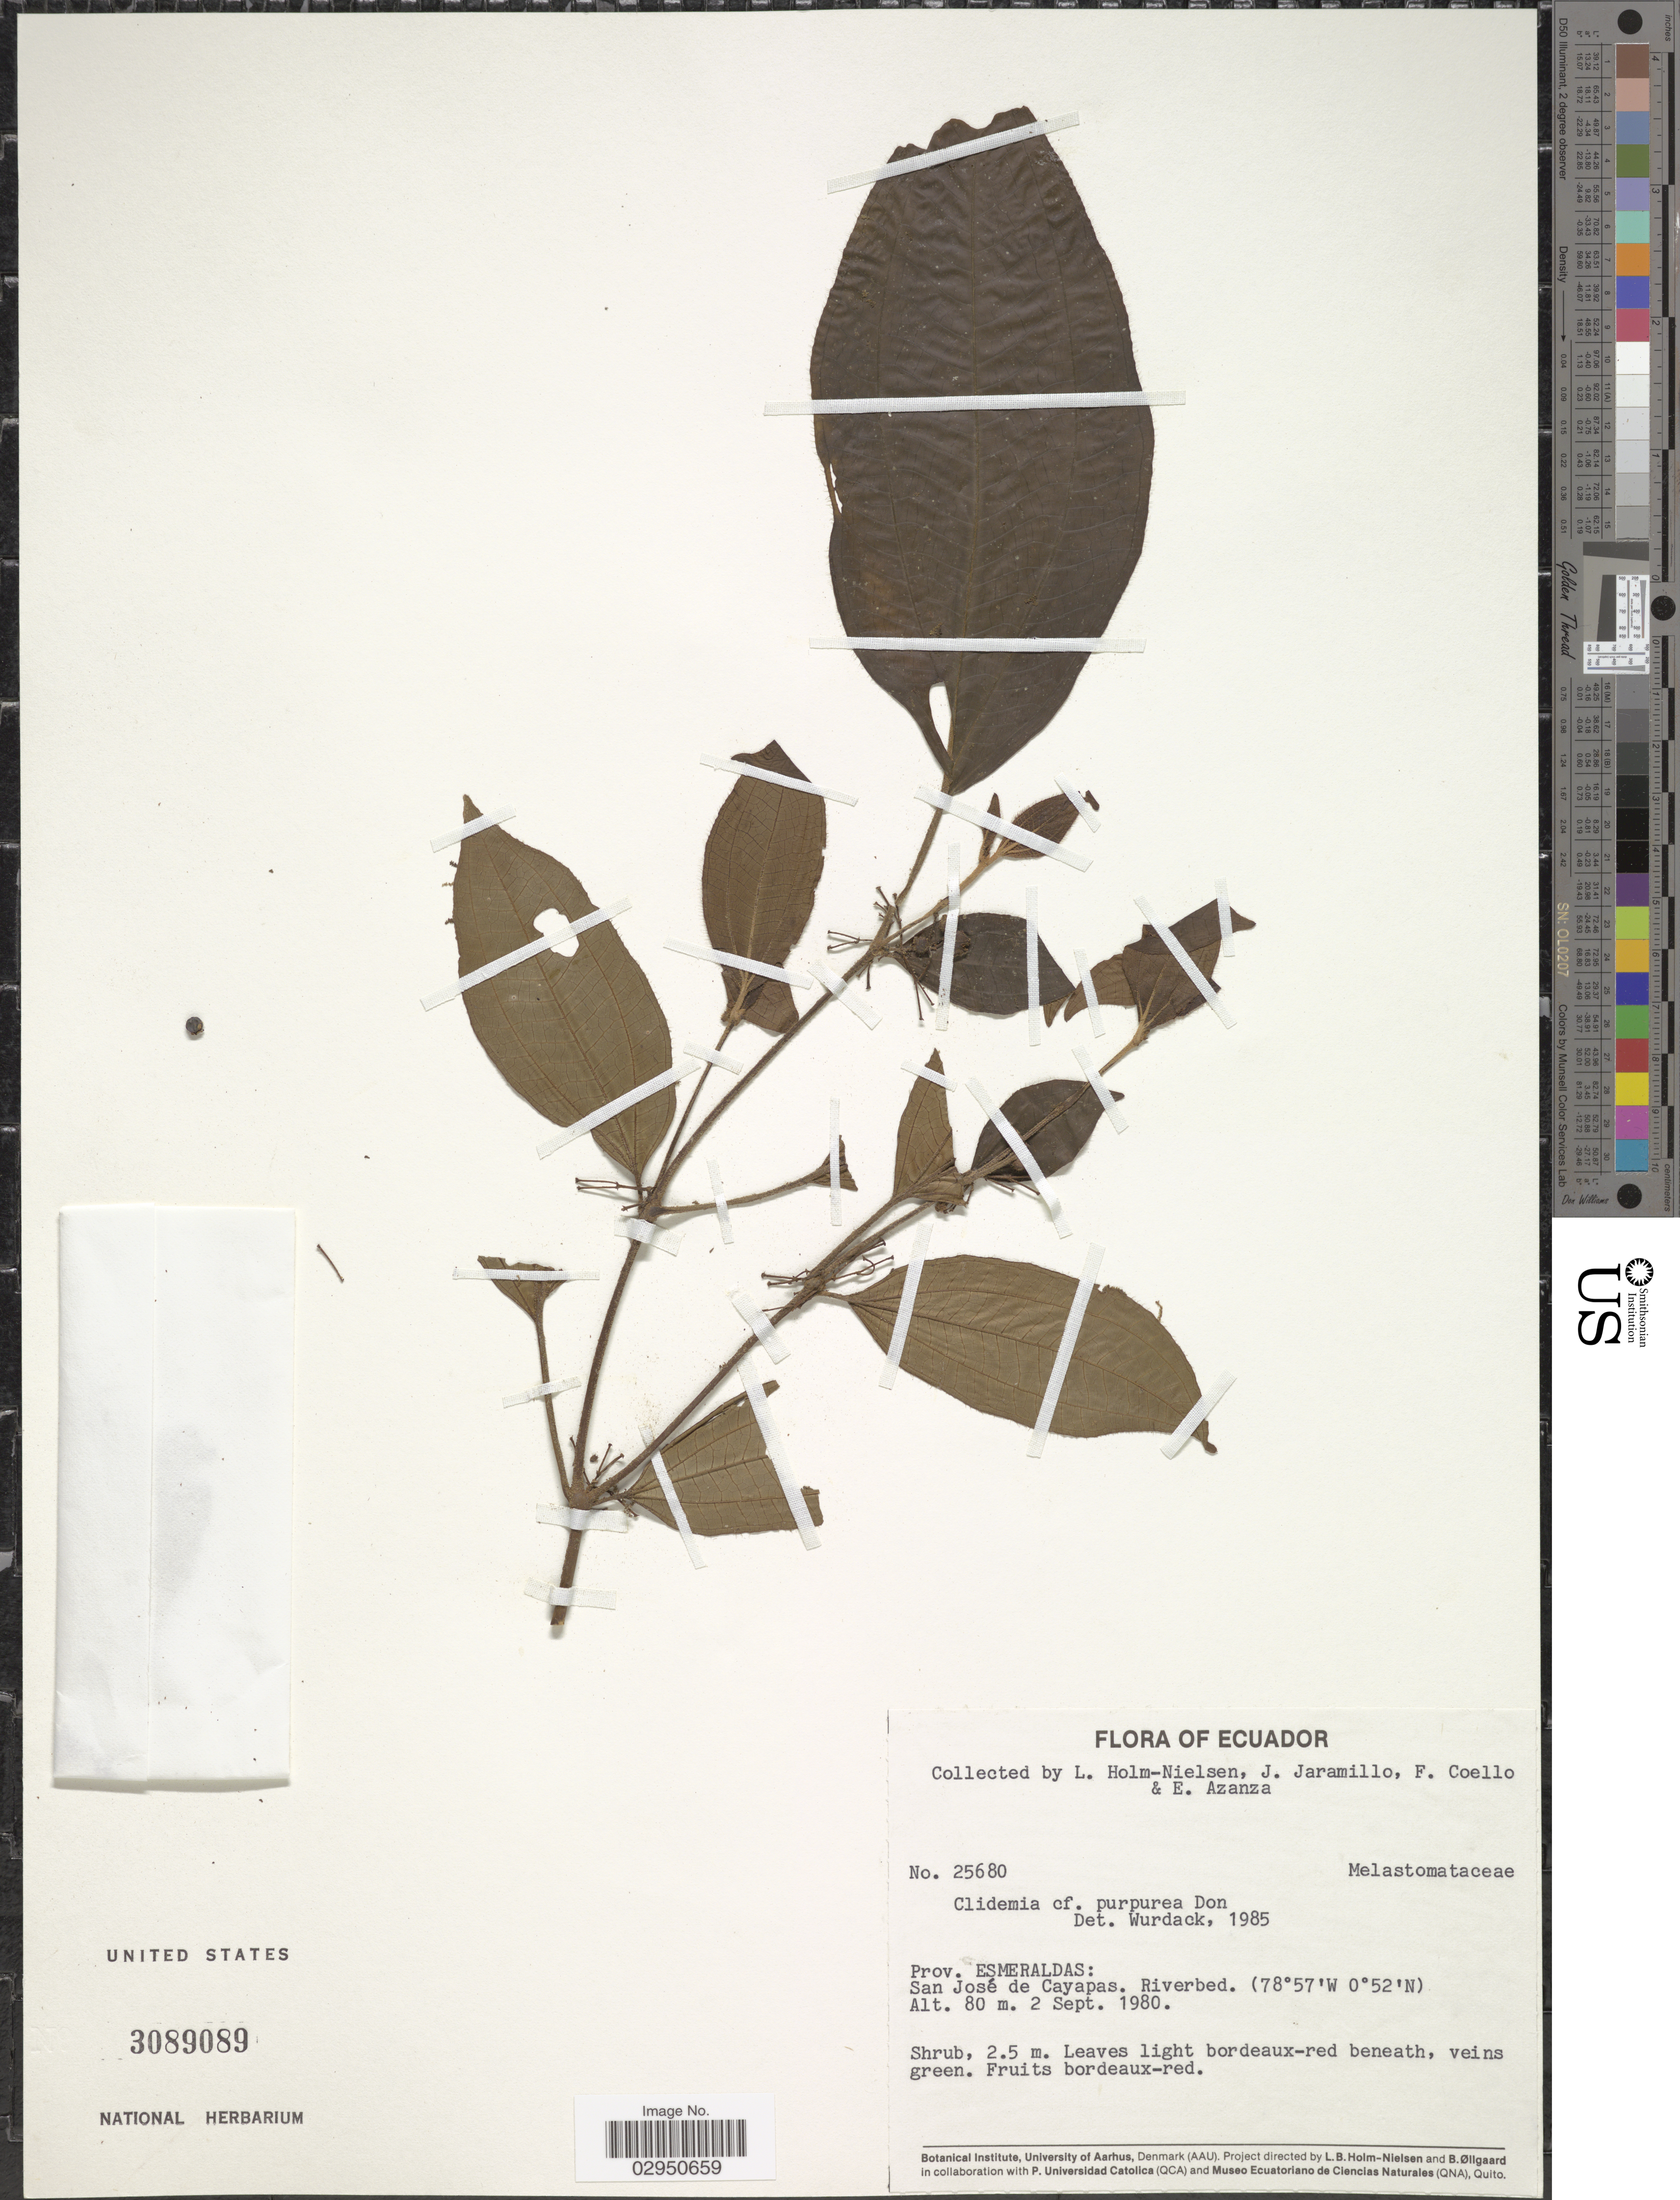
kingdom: Plantae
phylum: Tracheophyta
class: Magnoliopsida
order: Myrtales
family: Melastomataceae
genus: Clidemia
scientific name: Clidemia purpurea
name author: Pav. ex D. Don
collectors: L. Holm-Nielsen, J. Jaramillo, F. Coello & E. Azanza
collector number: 25680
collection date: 1980-09-02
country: Ecuador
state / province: Esmeraldas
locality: San José de Cayapas. Riverbed.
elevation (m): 80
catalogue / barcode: US 3089089